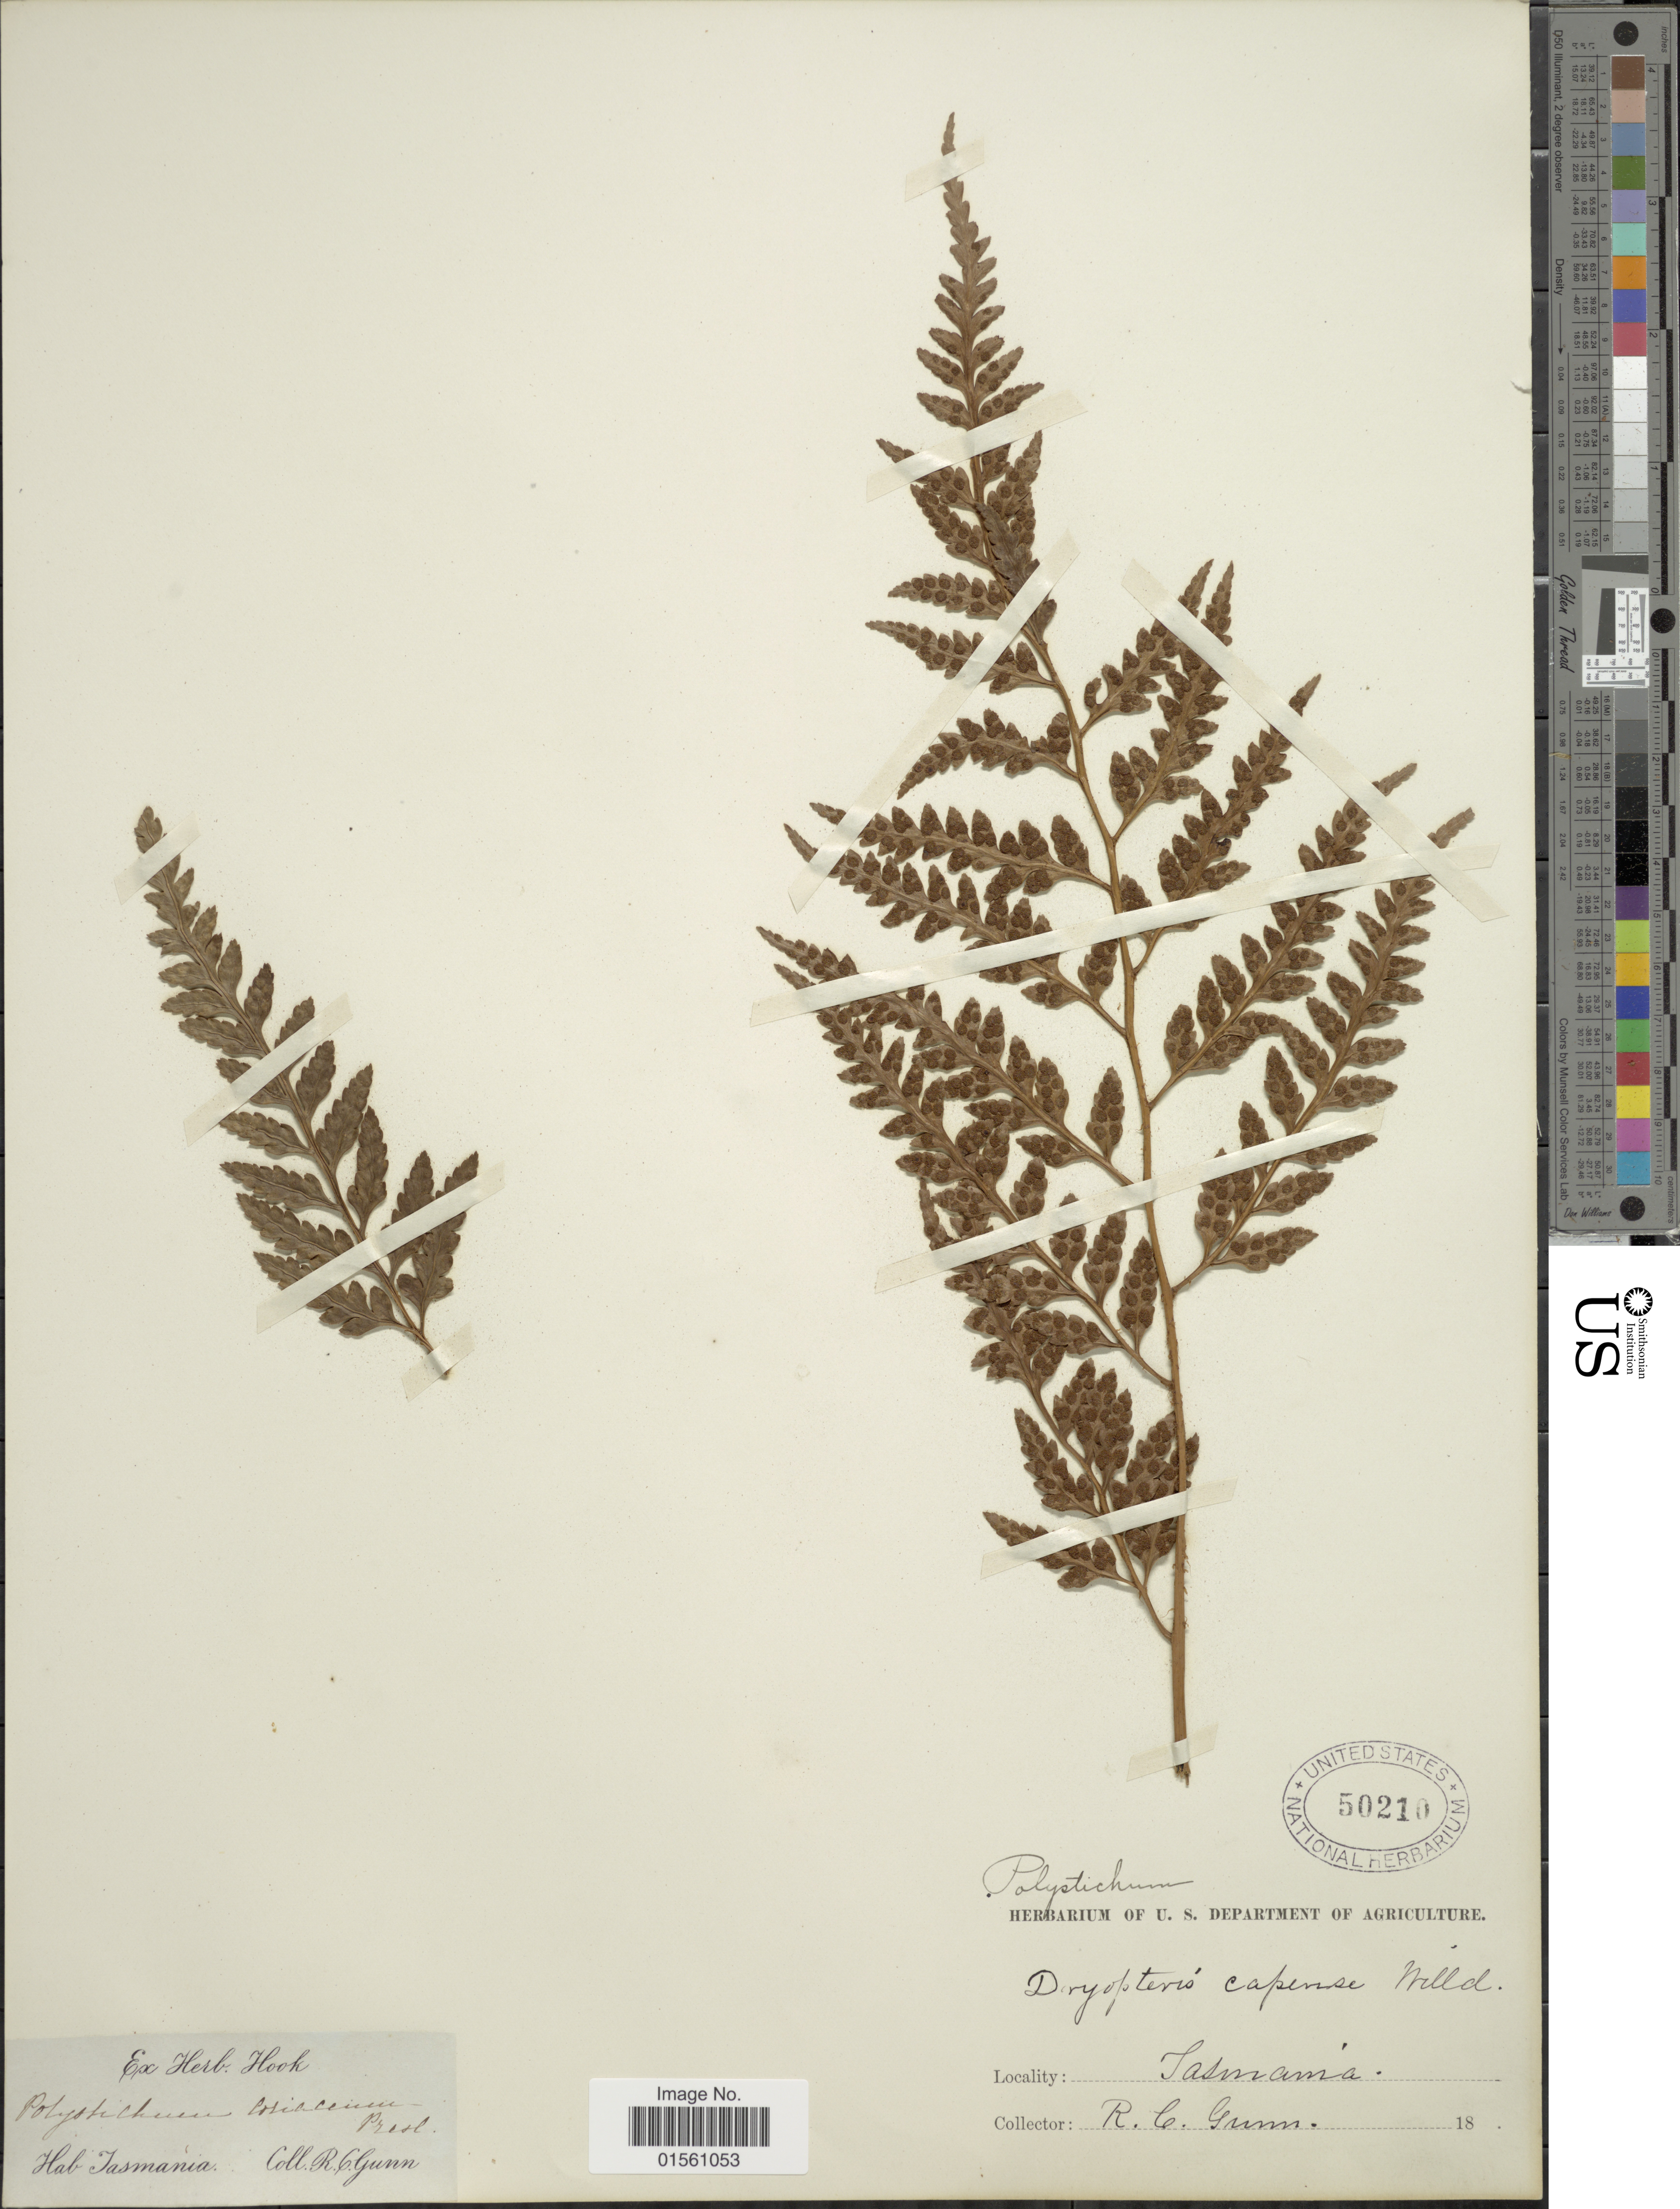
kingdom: Plantae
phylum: Tracheophyta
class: Polypodiopsida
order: Polypodiales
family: Dryopteridaceae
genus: Rumohra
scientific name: Rumohra adiantiformis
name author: (G. Forst.) Ching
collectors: R. Gunn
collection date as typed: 18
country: Australia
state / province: Tasmania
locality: Tasmania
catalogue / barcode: US 50210